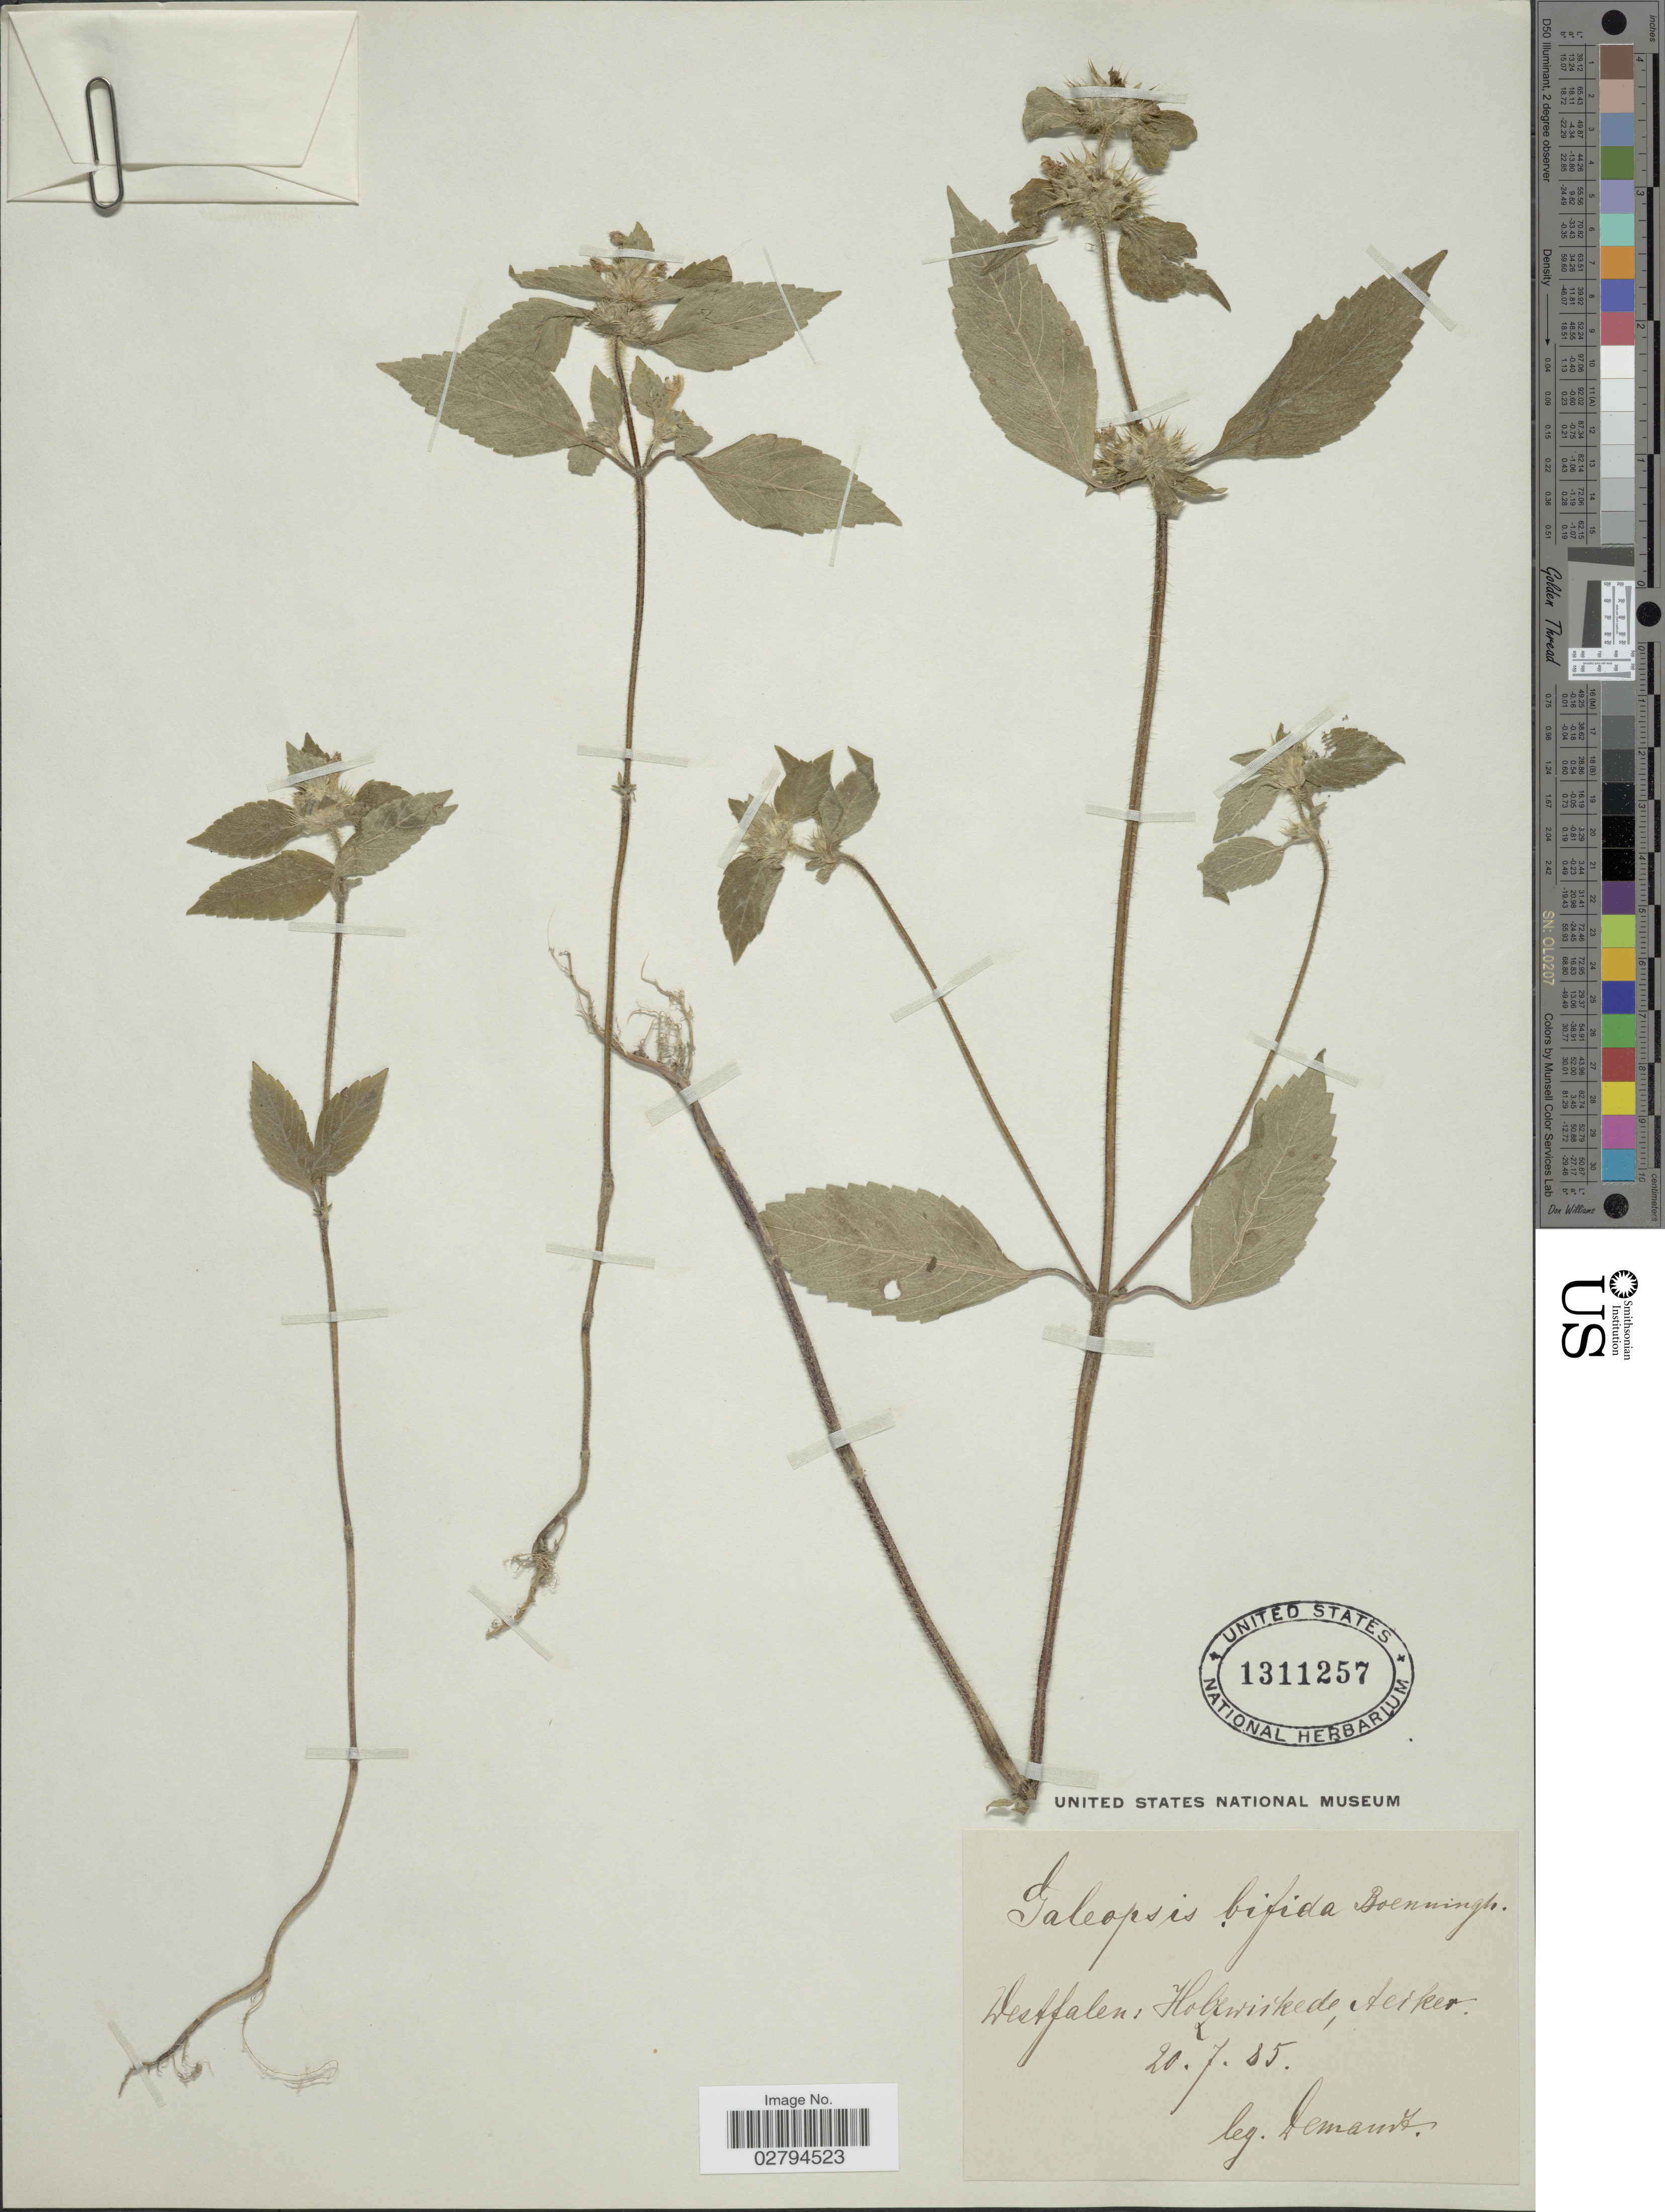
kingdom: Plantae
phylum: Tracheophyta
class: Magnoliopsida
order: Lamiales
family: Lamiaceae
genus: Galeopsis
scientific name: Galeopsis bifida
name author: Boenn.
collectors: -. Demandt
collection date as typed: Transcribed d/m/y: 20/7/85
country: Germany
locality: Westfalen: Holzwickede teiker.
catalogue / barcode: US 1311257